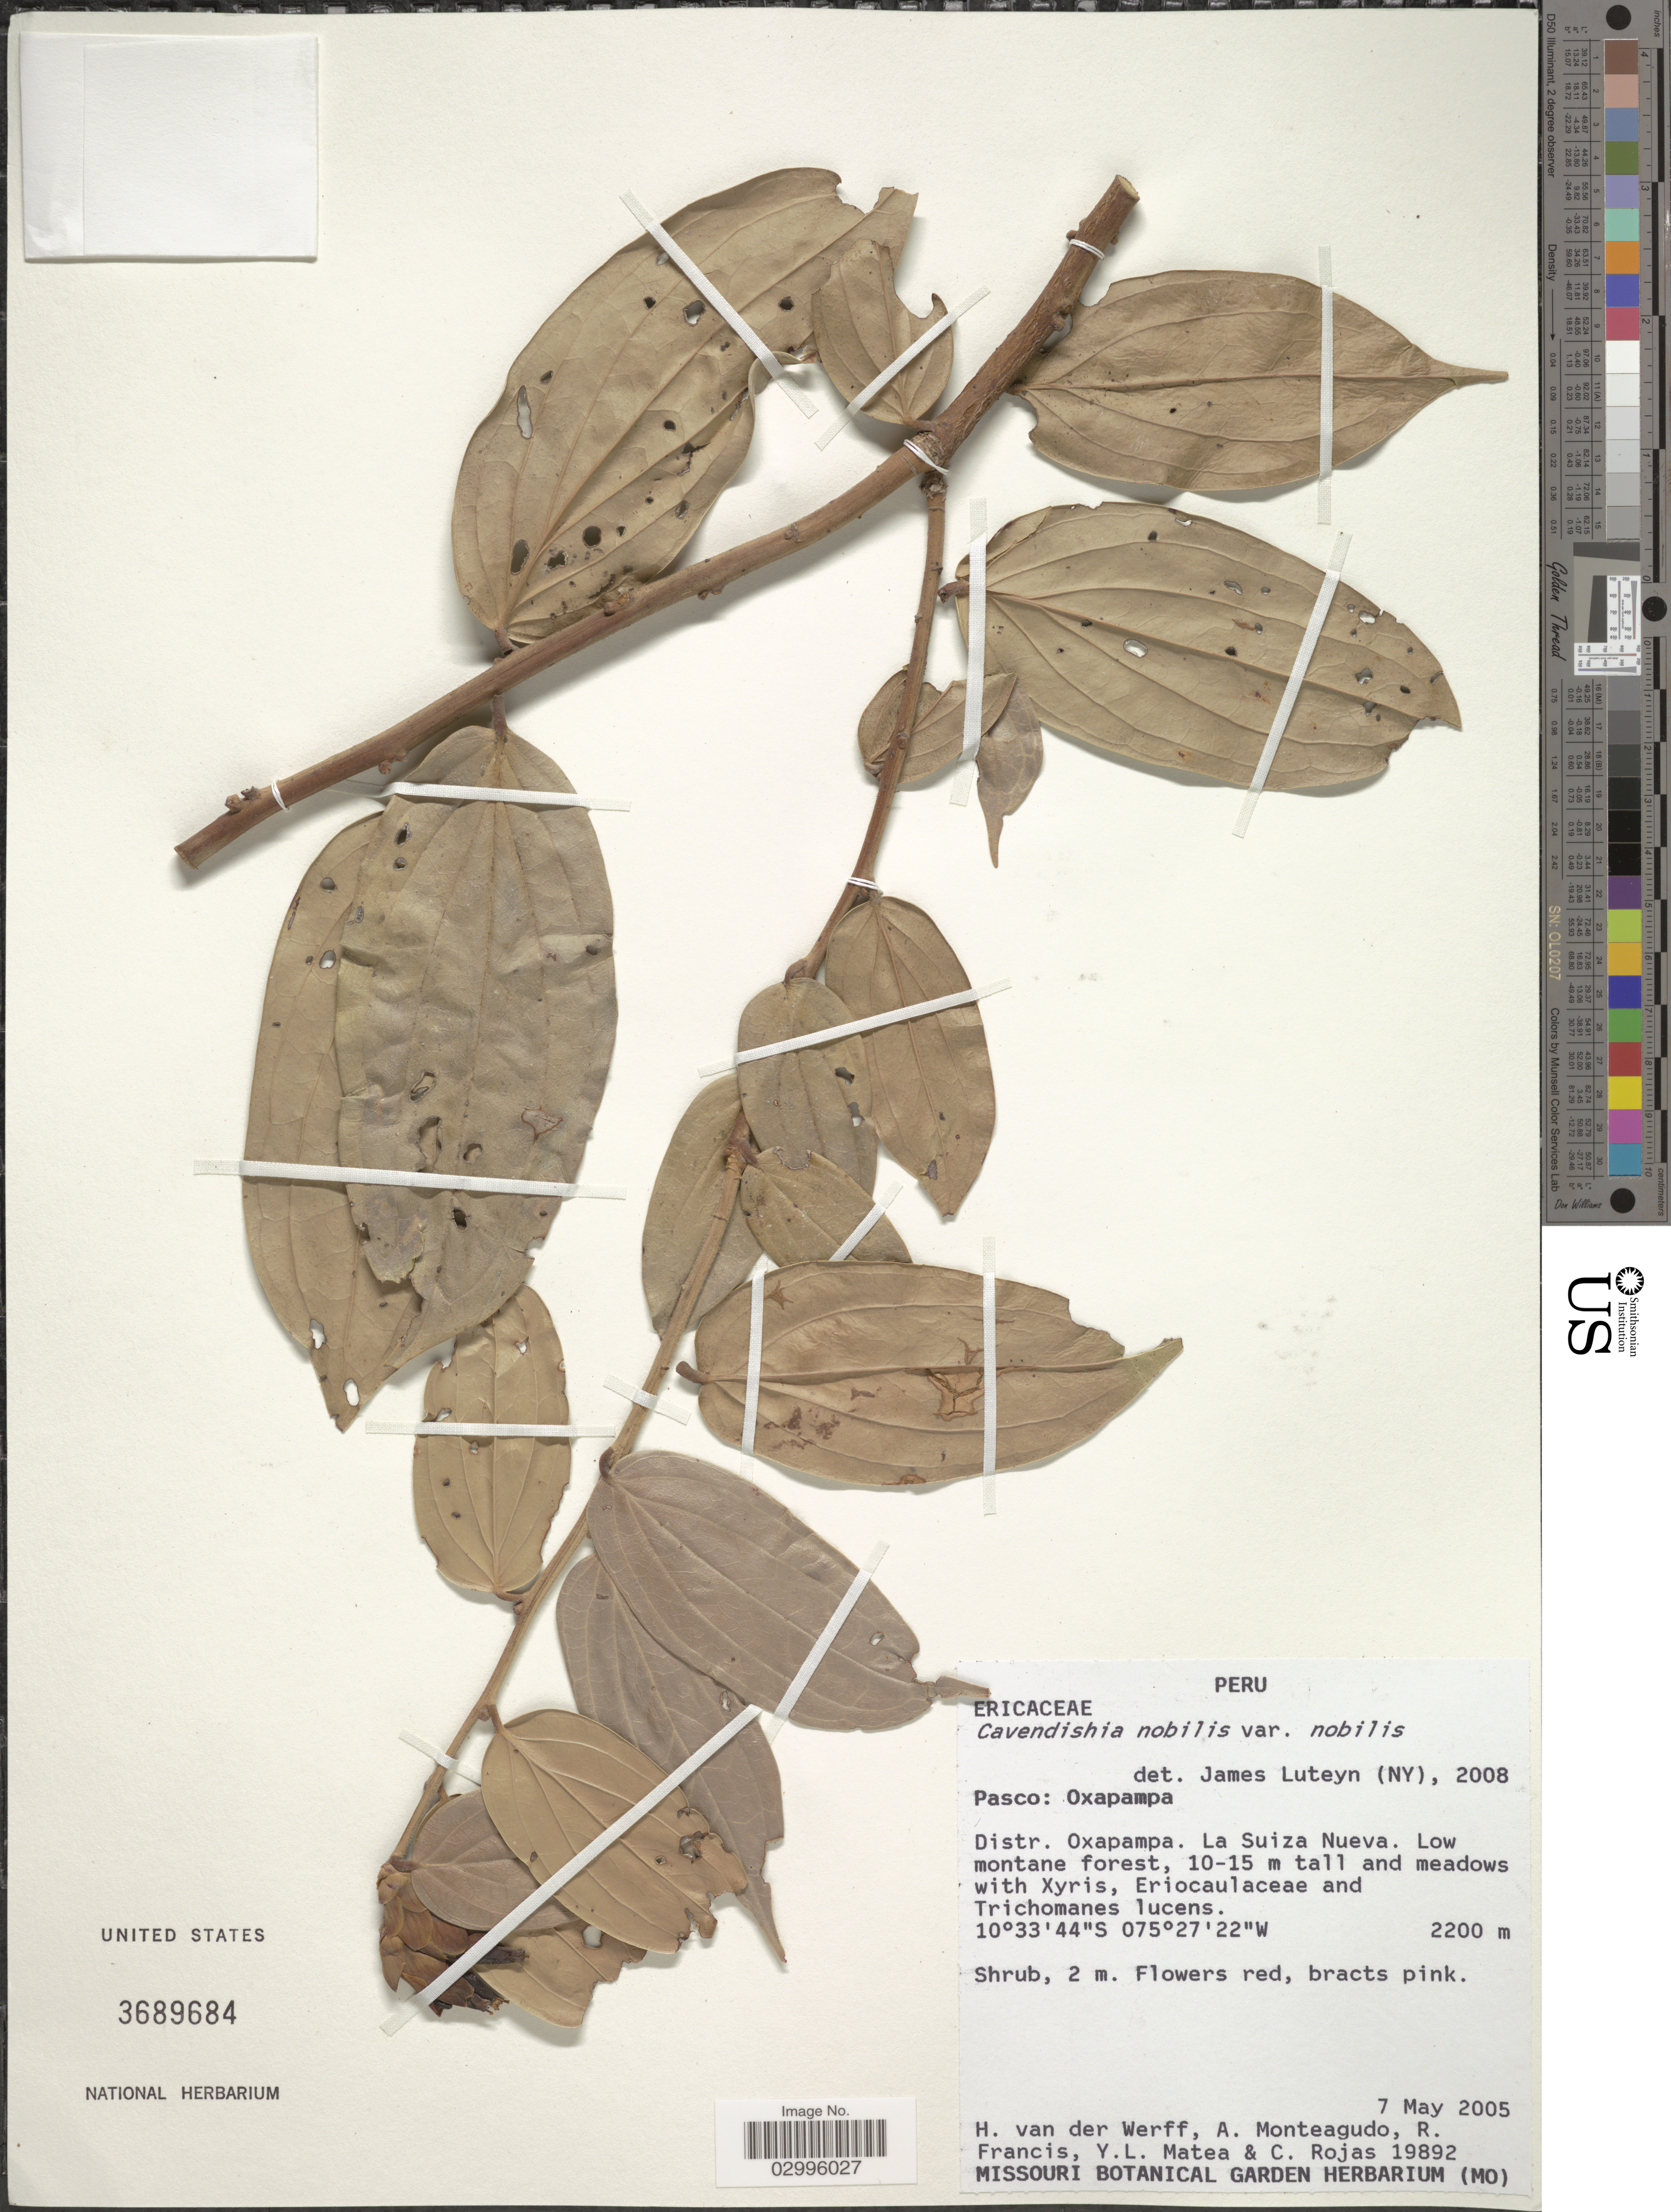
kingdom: Plantae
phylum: Tracheophyta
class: Magnoliopsida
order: Ericales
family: Ericaceae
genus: Cavendishia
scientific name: Cavendishia nobilis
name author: (Benth.) Lindl.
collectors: H. van der Werff, A. Monteagudo, R. Francis, Y. Matea & C. Rojas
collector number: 19892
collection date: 2005-05-07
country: Peru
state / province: Pasco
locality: Oxapampa. Distr. Oxapampa. La Suiza Nueva.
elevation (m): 2200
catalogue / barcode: US 3689684